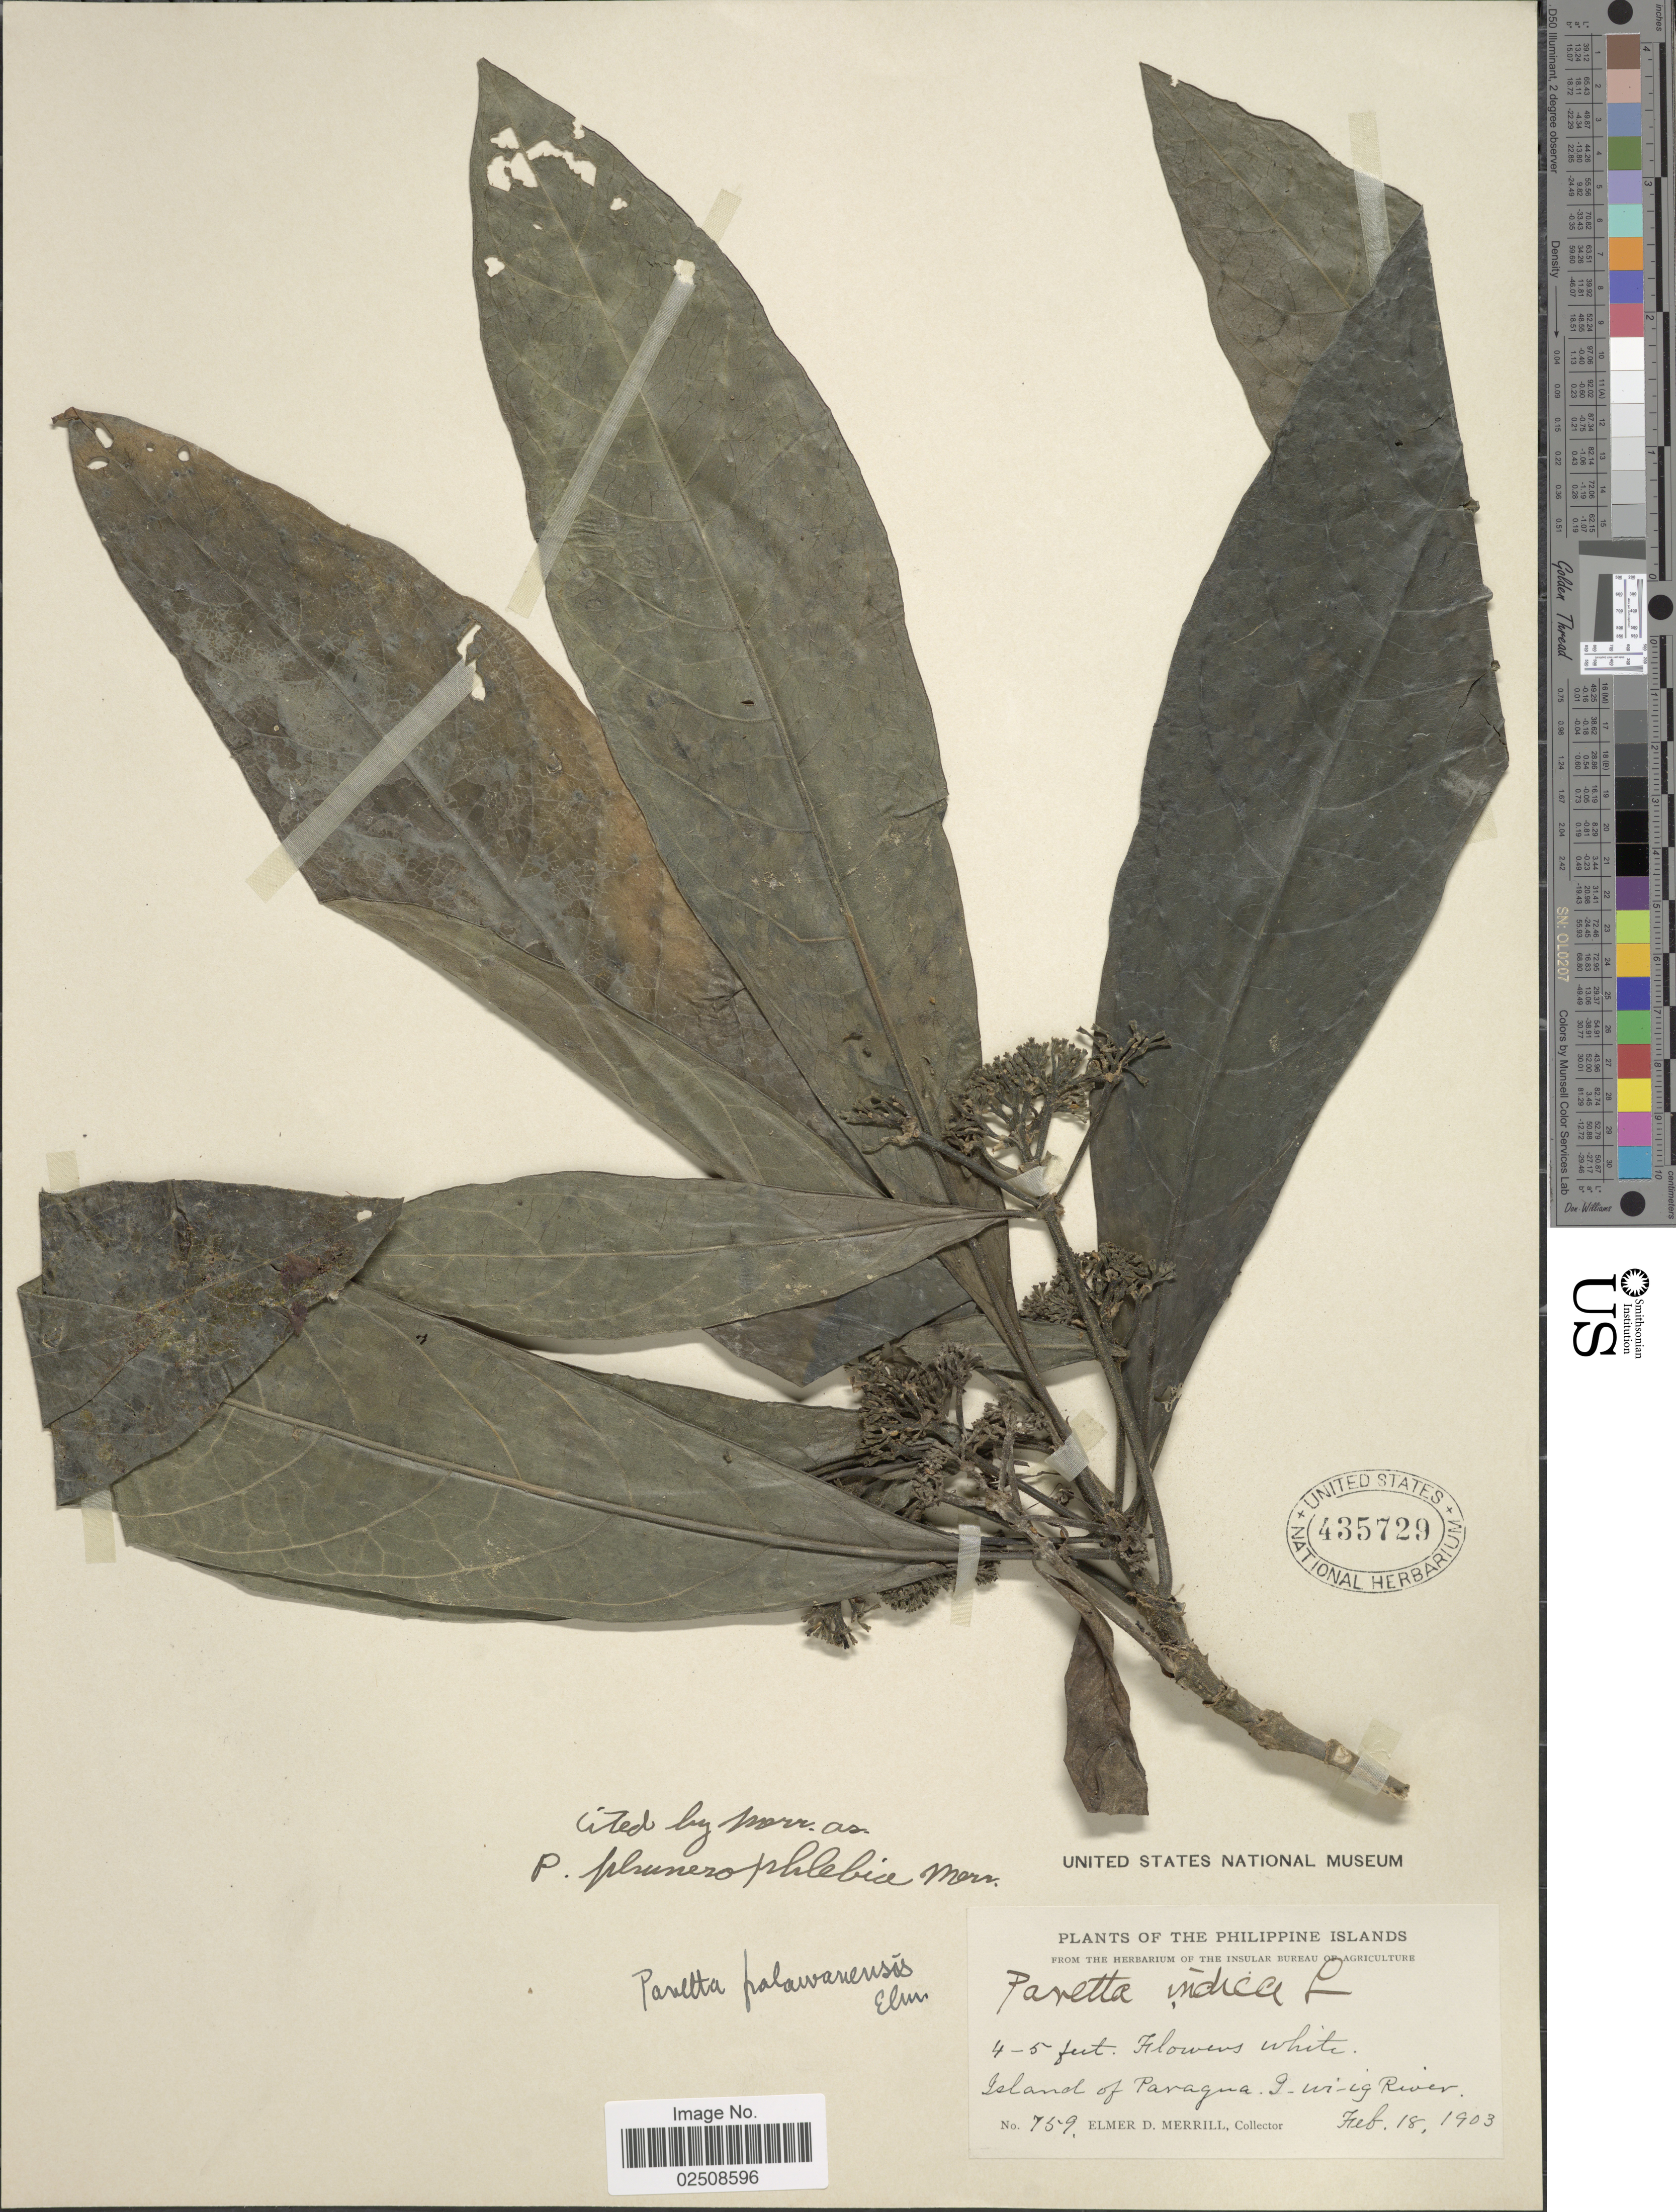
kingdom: Plantae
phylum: Tracheophyta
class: Magnoliopsida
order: Gentianales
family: Rubiaceae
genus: Pavetta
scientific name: Pavetta phanerophlebia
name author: Merr.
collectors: E. D. Merrill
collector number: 759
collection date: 1903-02-18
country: Philippines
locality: Philippine Islands. Island of Paragua. G-uvi-ig River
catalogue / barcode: US 435729